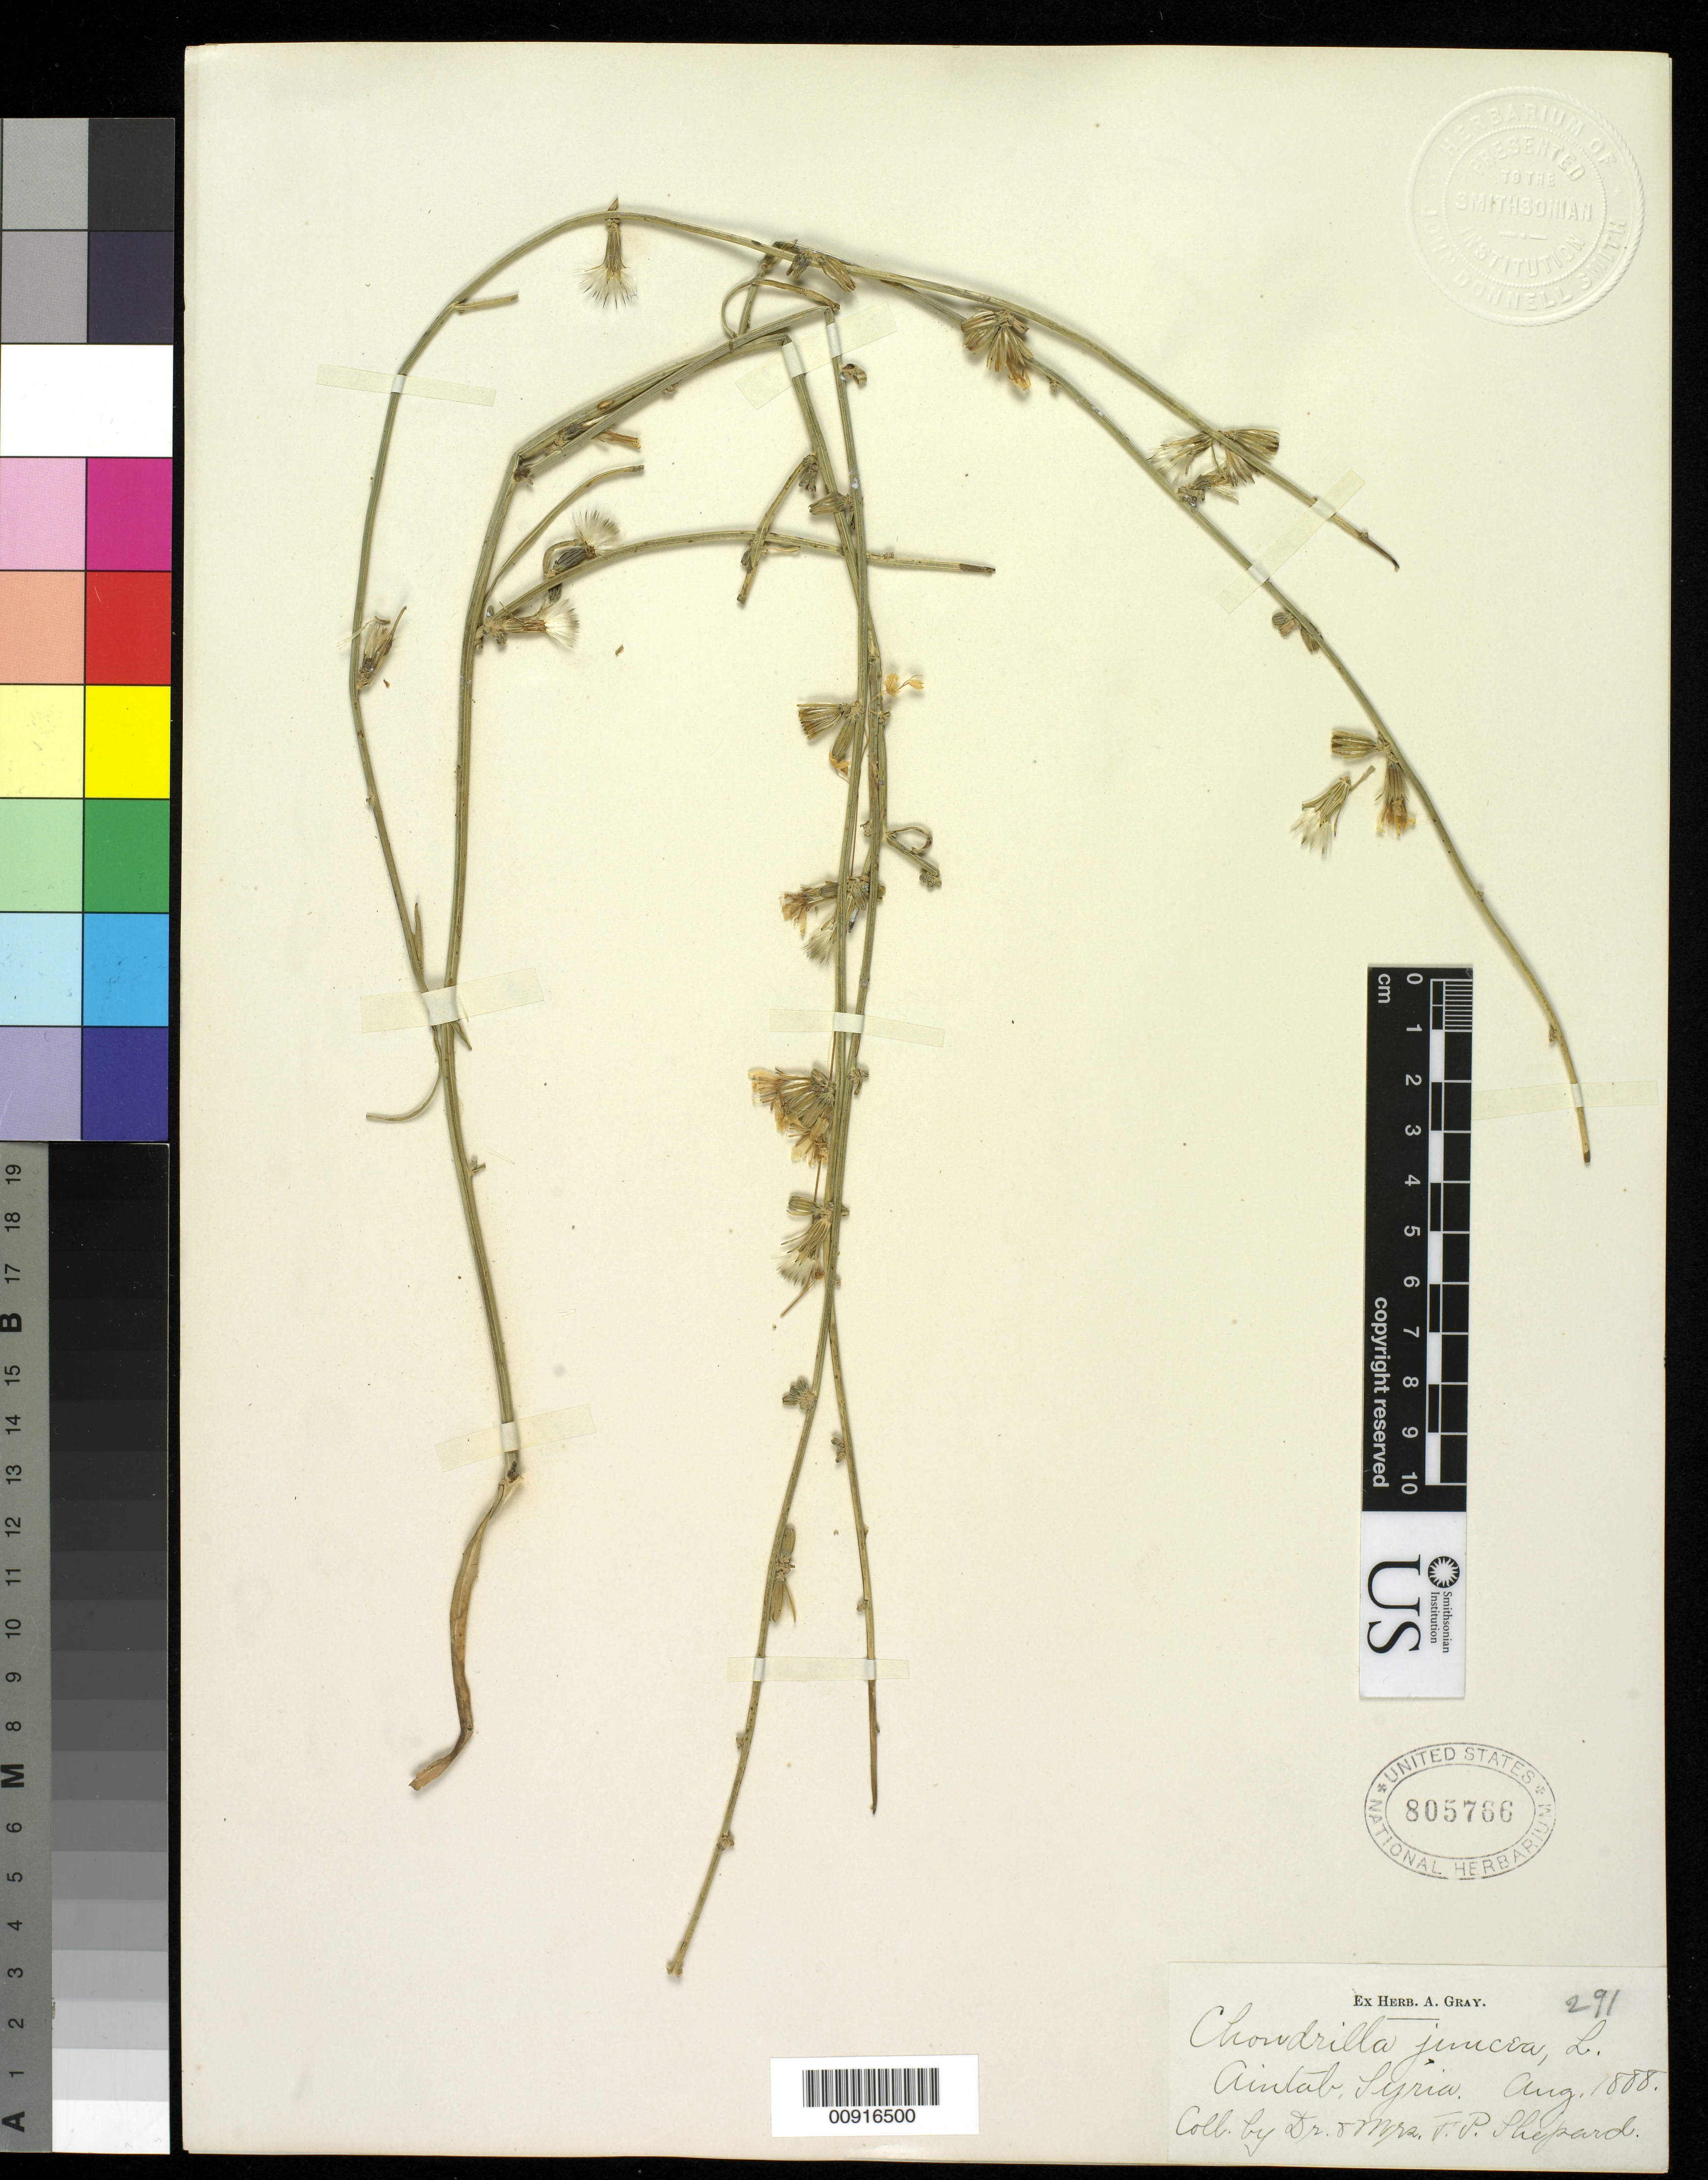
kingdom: Plantae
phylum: Tracheophyta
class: Magnoliopsida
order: Asterales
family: Asteraceae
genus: Chondrilla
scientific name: Chondrilla juncea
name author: L.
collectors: F. P. Shepard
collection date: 1888-08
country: Syria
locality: Aintab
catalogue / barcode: US 805766